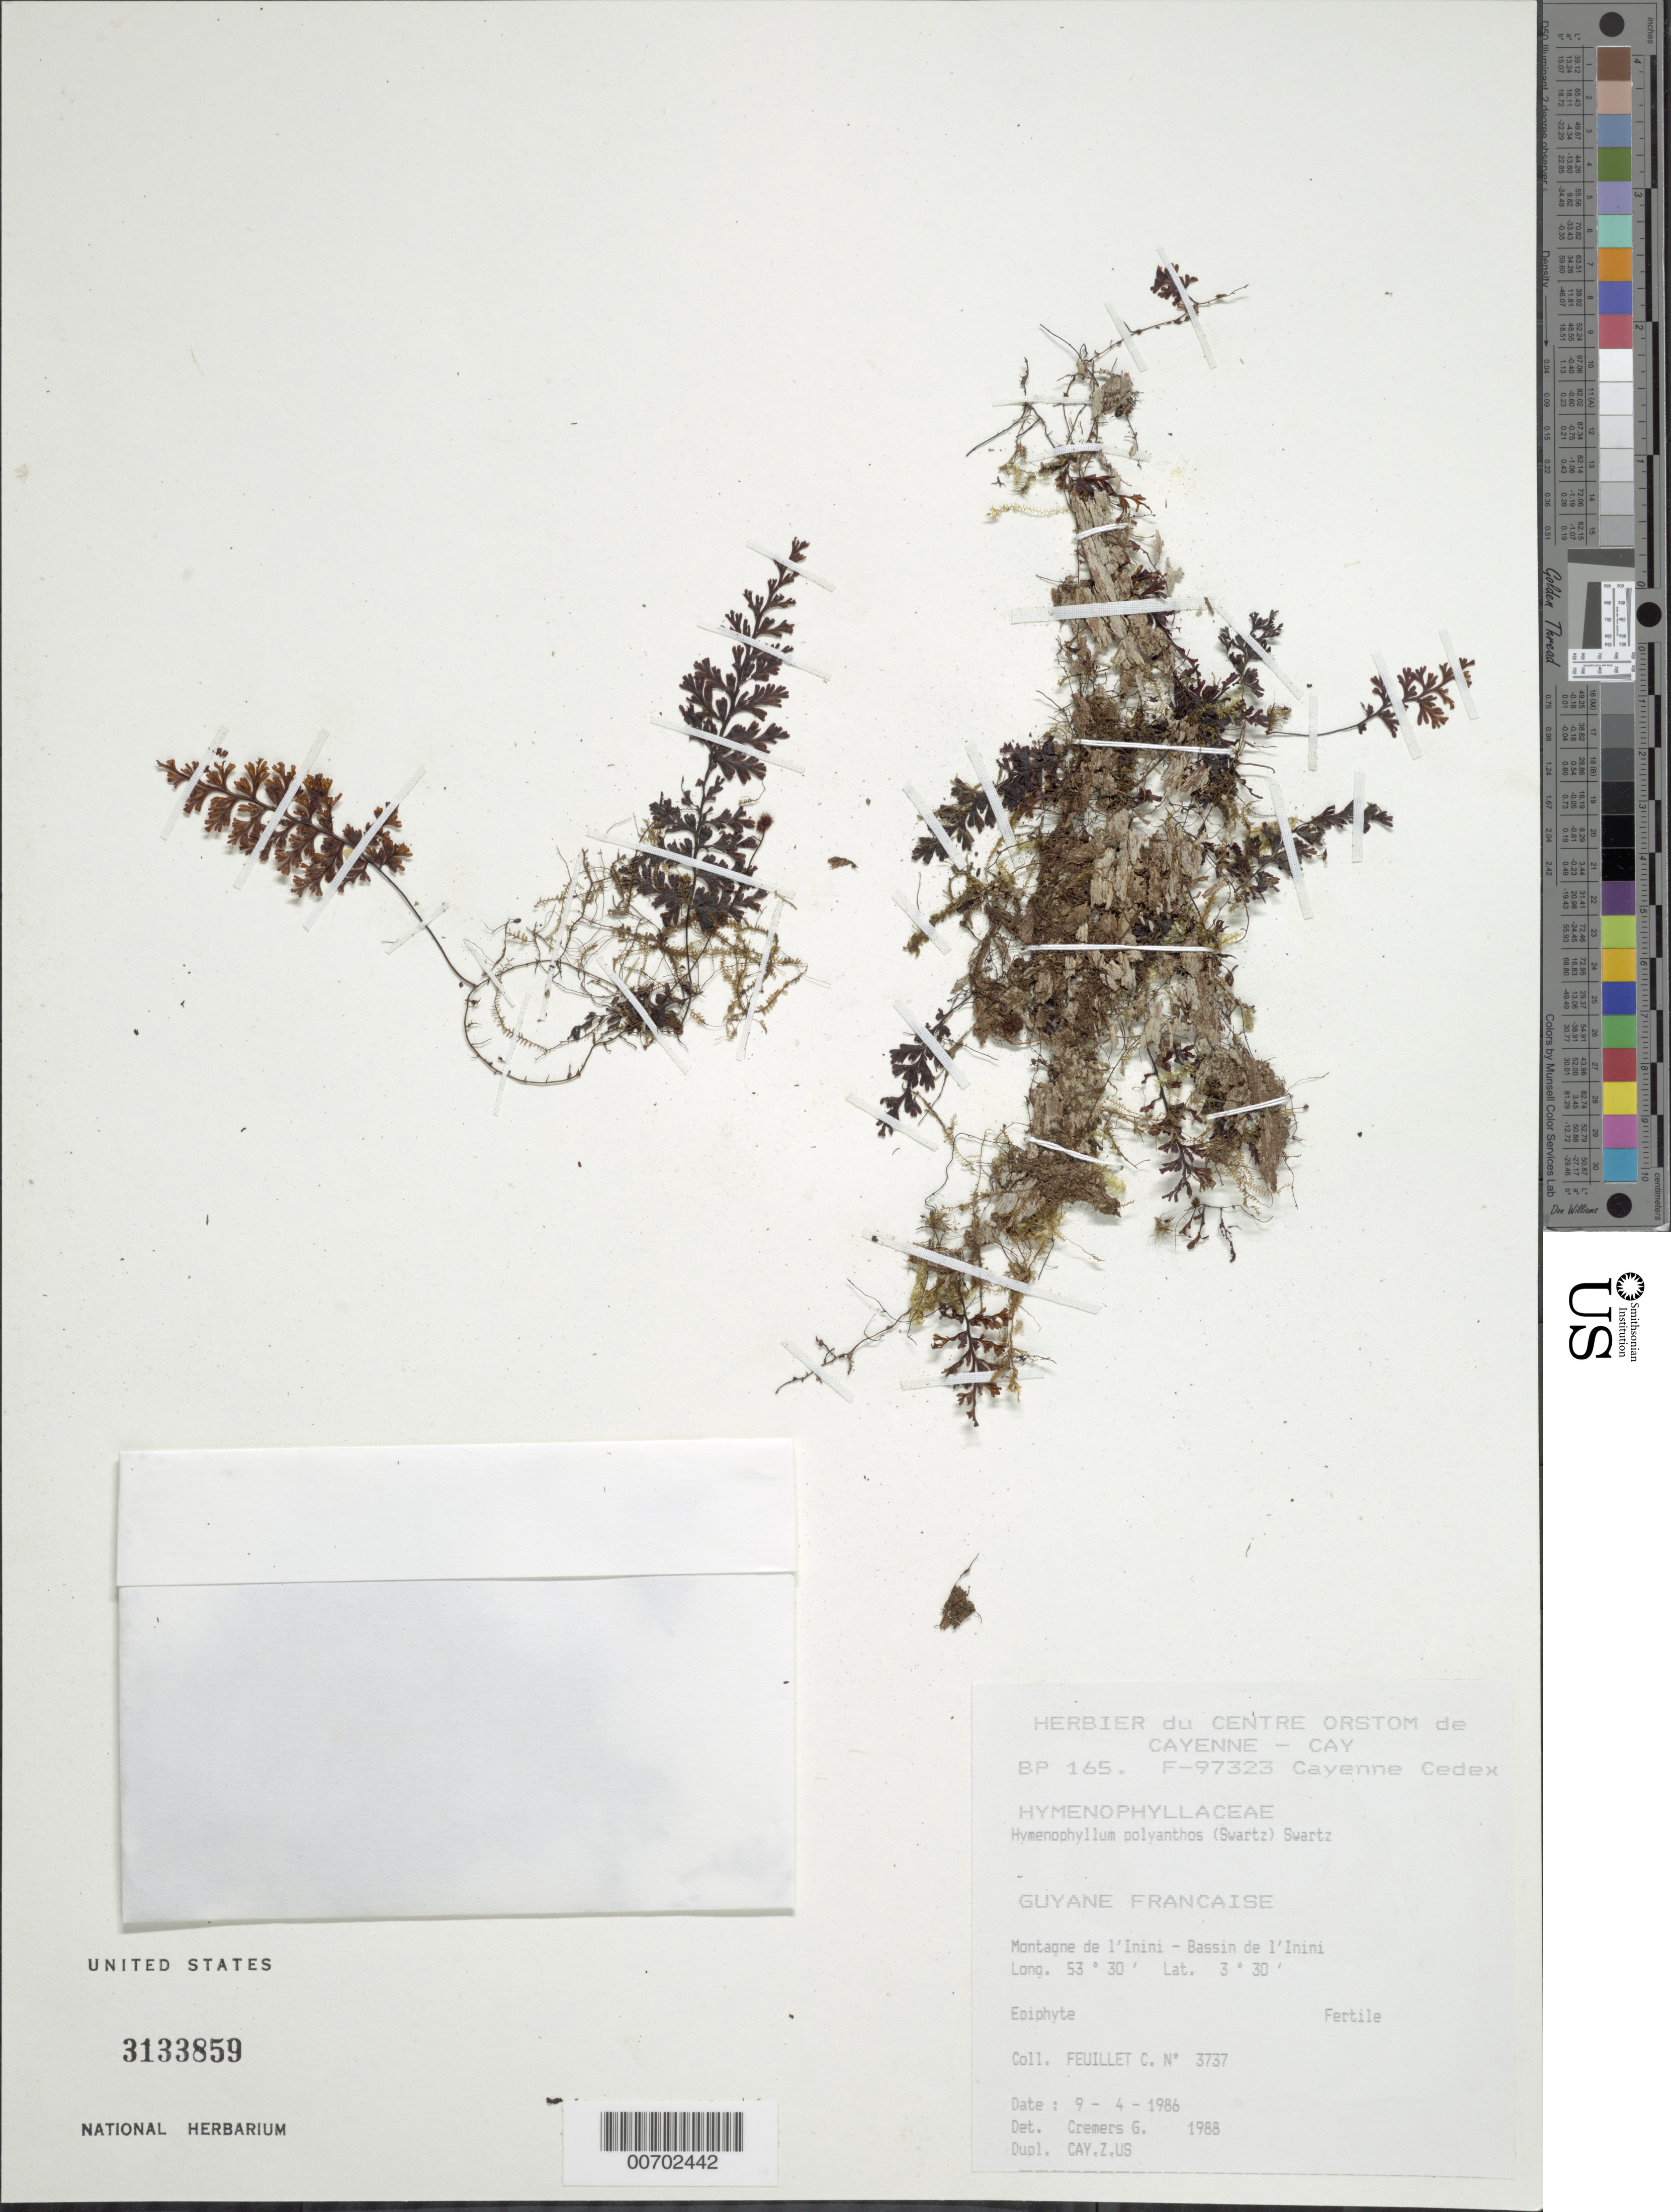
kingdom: Plantae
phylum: Tracheophyta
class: Polypodiopsida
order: Hymenophyllales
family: Hymenophyllaceae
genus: Hymenophyllum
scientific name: Hymenophyllum polyanthos var. polyanthos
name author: (Sw.) Sw.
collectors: C. Feuillet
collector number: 3737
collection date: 1986-04-09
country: French Guiana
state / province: Inini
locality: Bassin de l 'Inini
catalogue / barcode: US 3133859